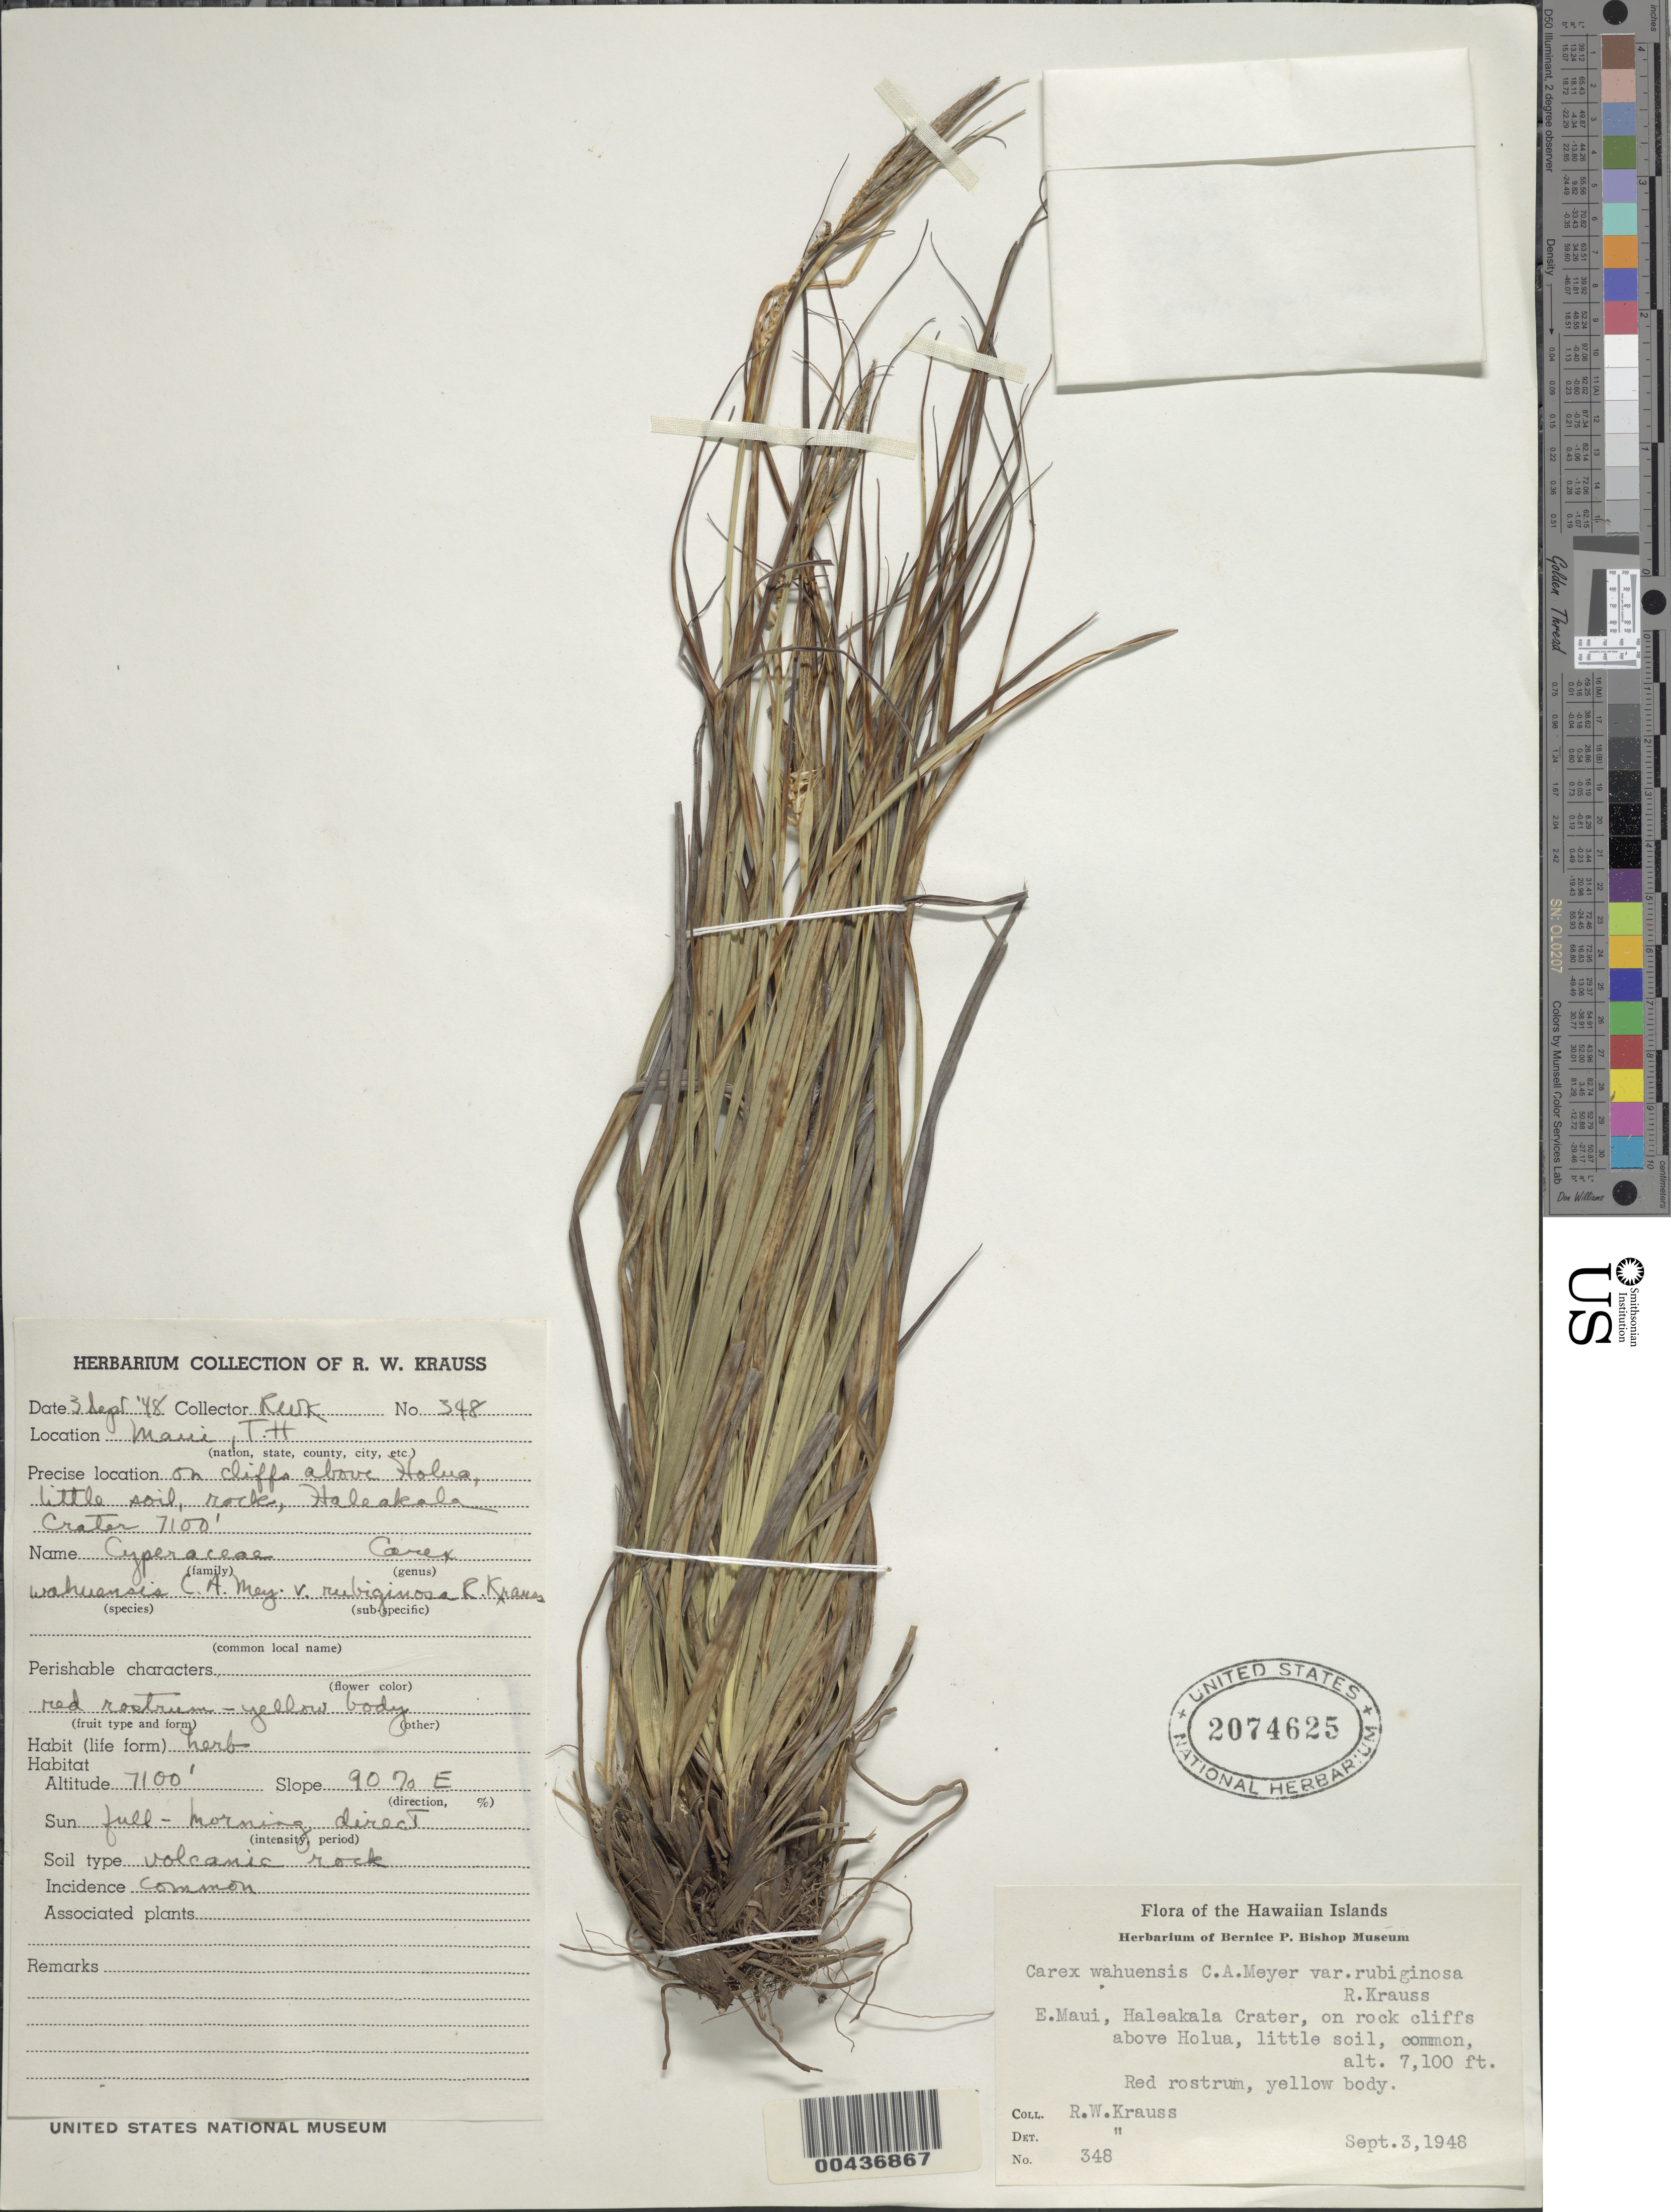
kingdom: Plantae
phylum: Tracheophyta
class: Liliopsida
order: Poales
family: Cyperaceae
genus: Carex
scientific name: Carex wahuensis subsp. rubiginosa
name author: (R.W. Krauss) T. Koyama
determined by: Krauss, R. W.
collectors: R. Krauss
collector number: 348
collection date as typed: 3 Sep 1948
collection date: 1948-09-03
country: United States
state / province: Hawaii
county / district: Maui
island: Maui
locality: East Maui: Haleakala Crater, on rock cliffs above Holua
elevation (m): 2164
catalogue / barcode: US 2074625